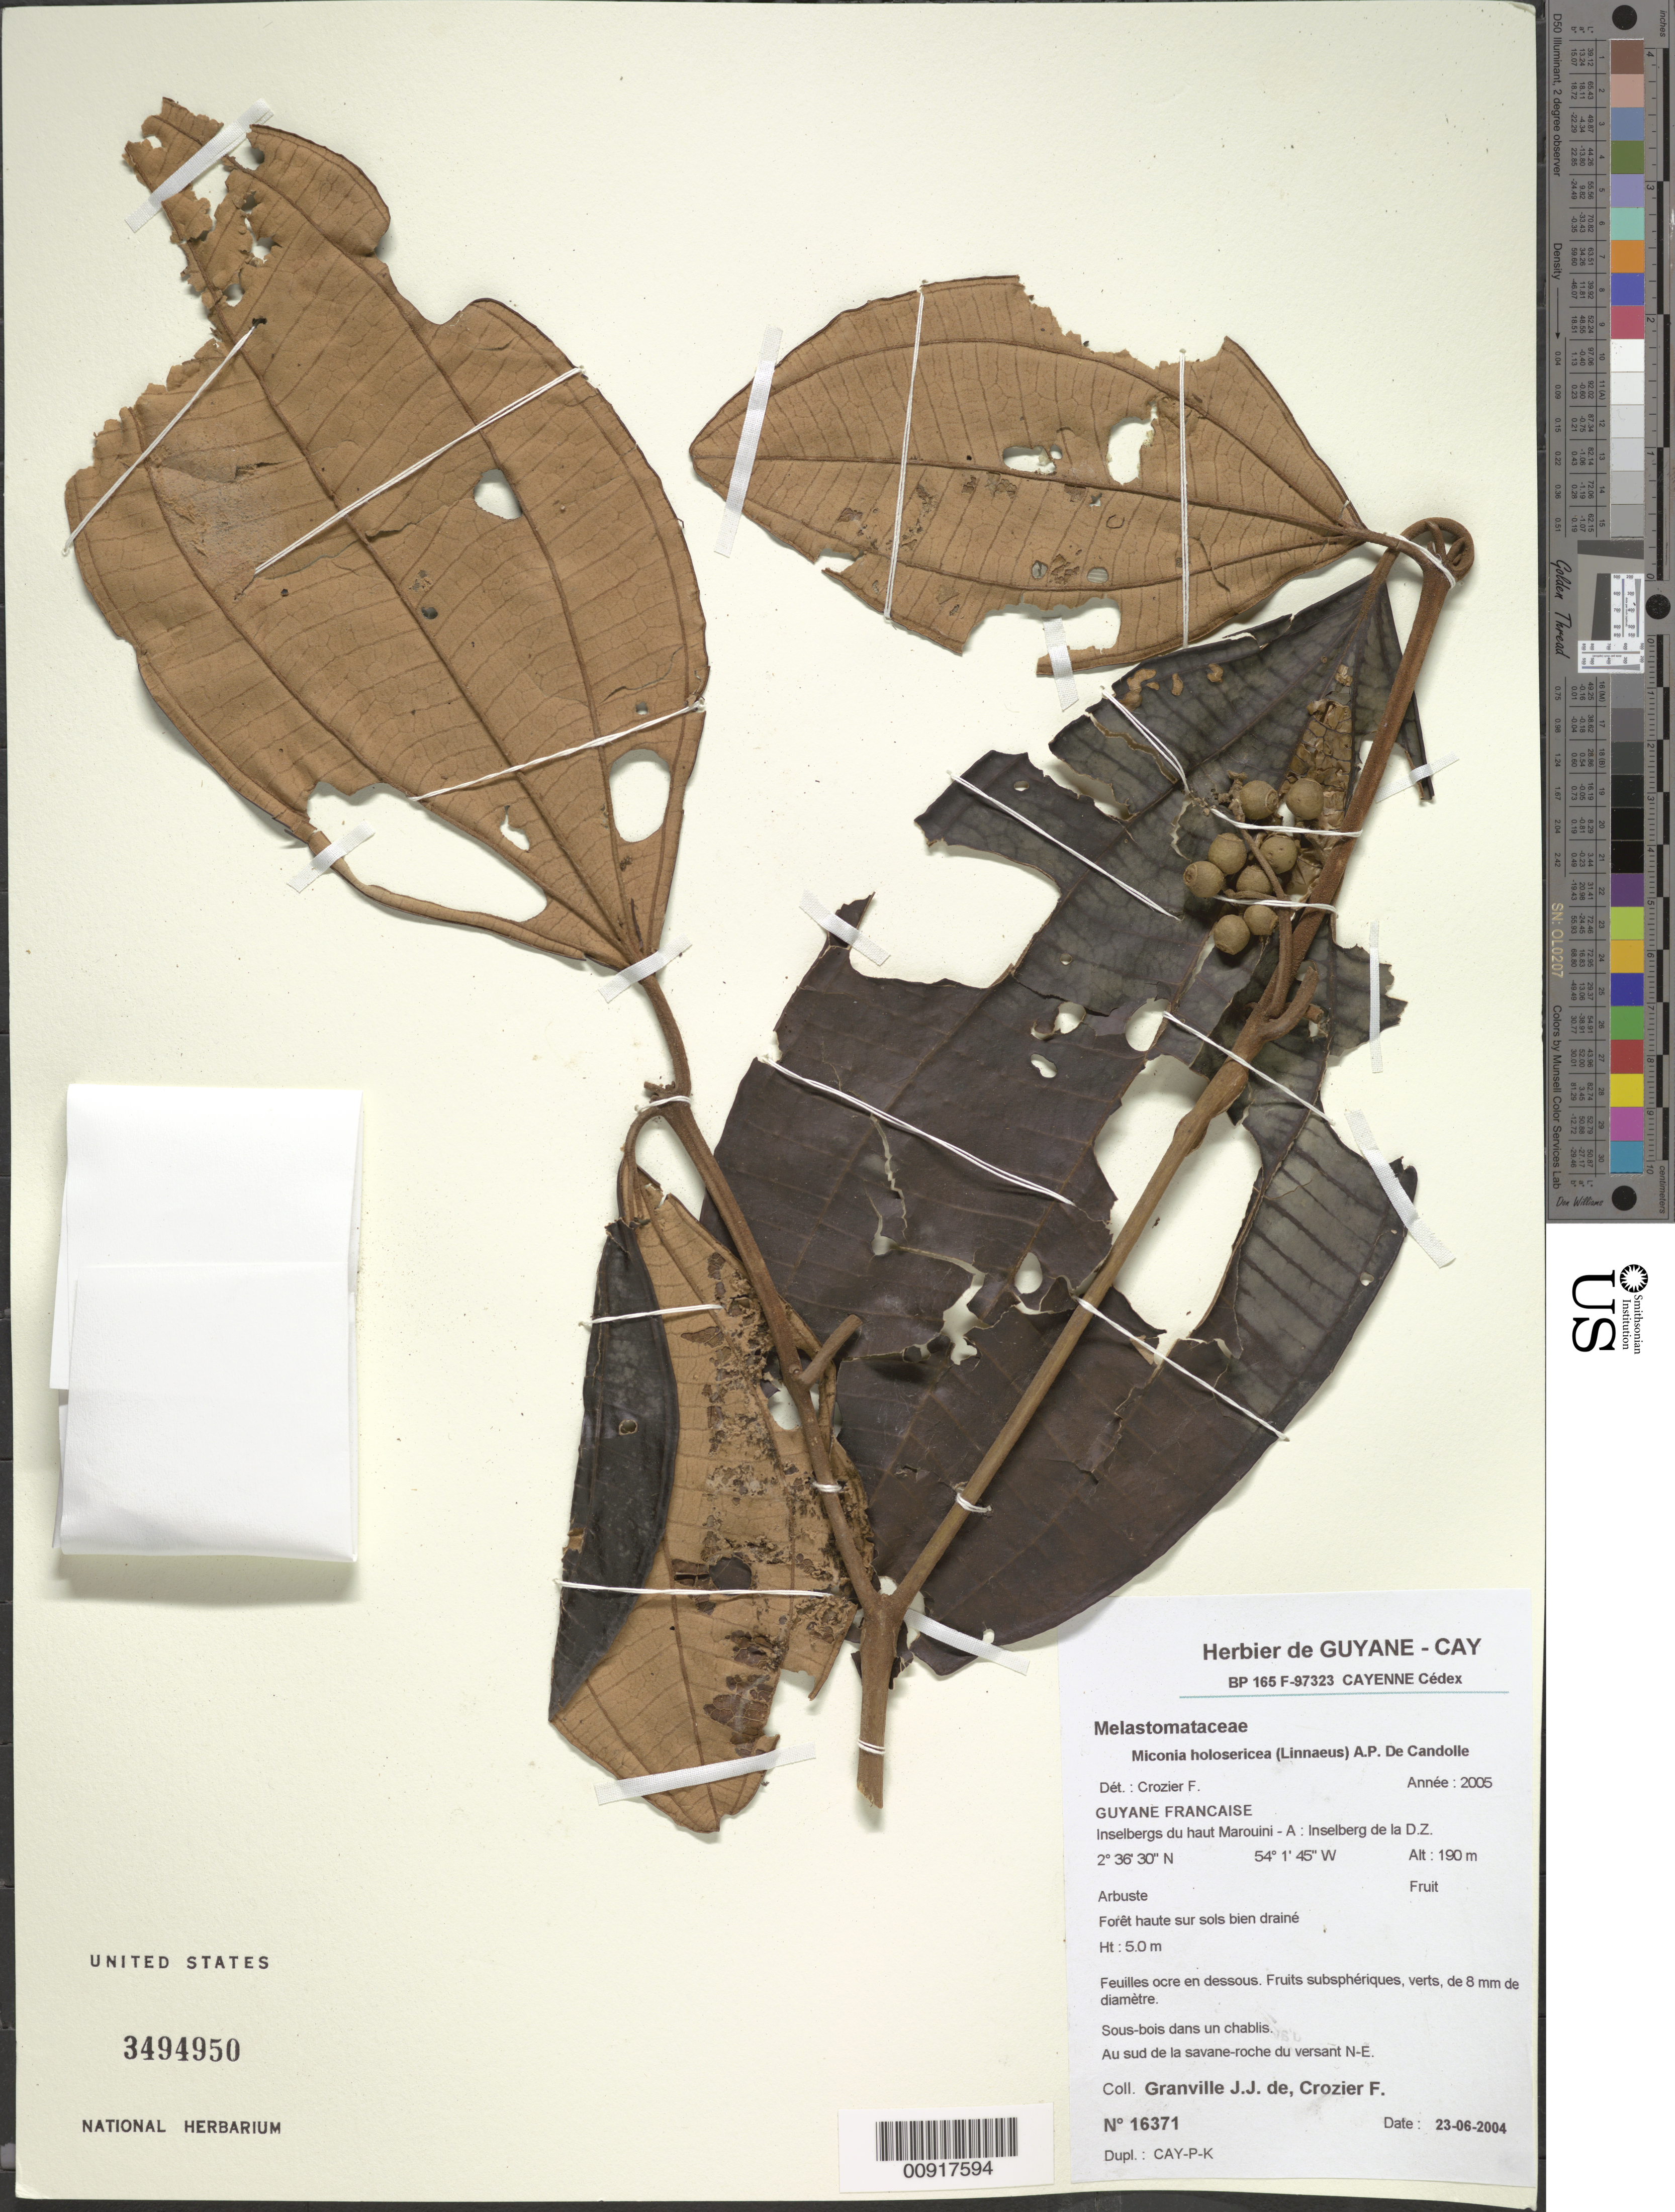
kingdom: Plantae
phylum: Tracheophyta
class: Magnoliopsida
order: Myrtales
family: Melastomataceae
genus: Miconia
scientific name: Miconia holosericea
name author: (L.) DC.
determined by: Crozier, F.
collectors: J.-J. de Granville & F. Crozier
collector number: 16371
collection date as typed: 23-Jun-04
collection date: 2004-06-23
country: French Guiana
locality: Haut Marouini-A; Inselberg de la D.Z.; au sud de la savane-roche du versant NE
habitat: Foret haute sur sols bien draine; sous-bois dans un chablis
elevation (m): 190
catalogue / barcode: US 3494950